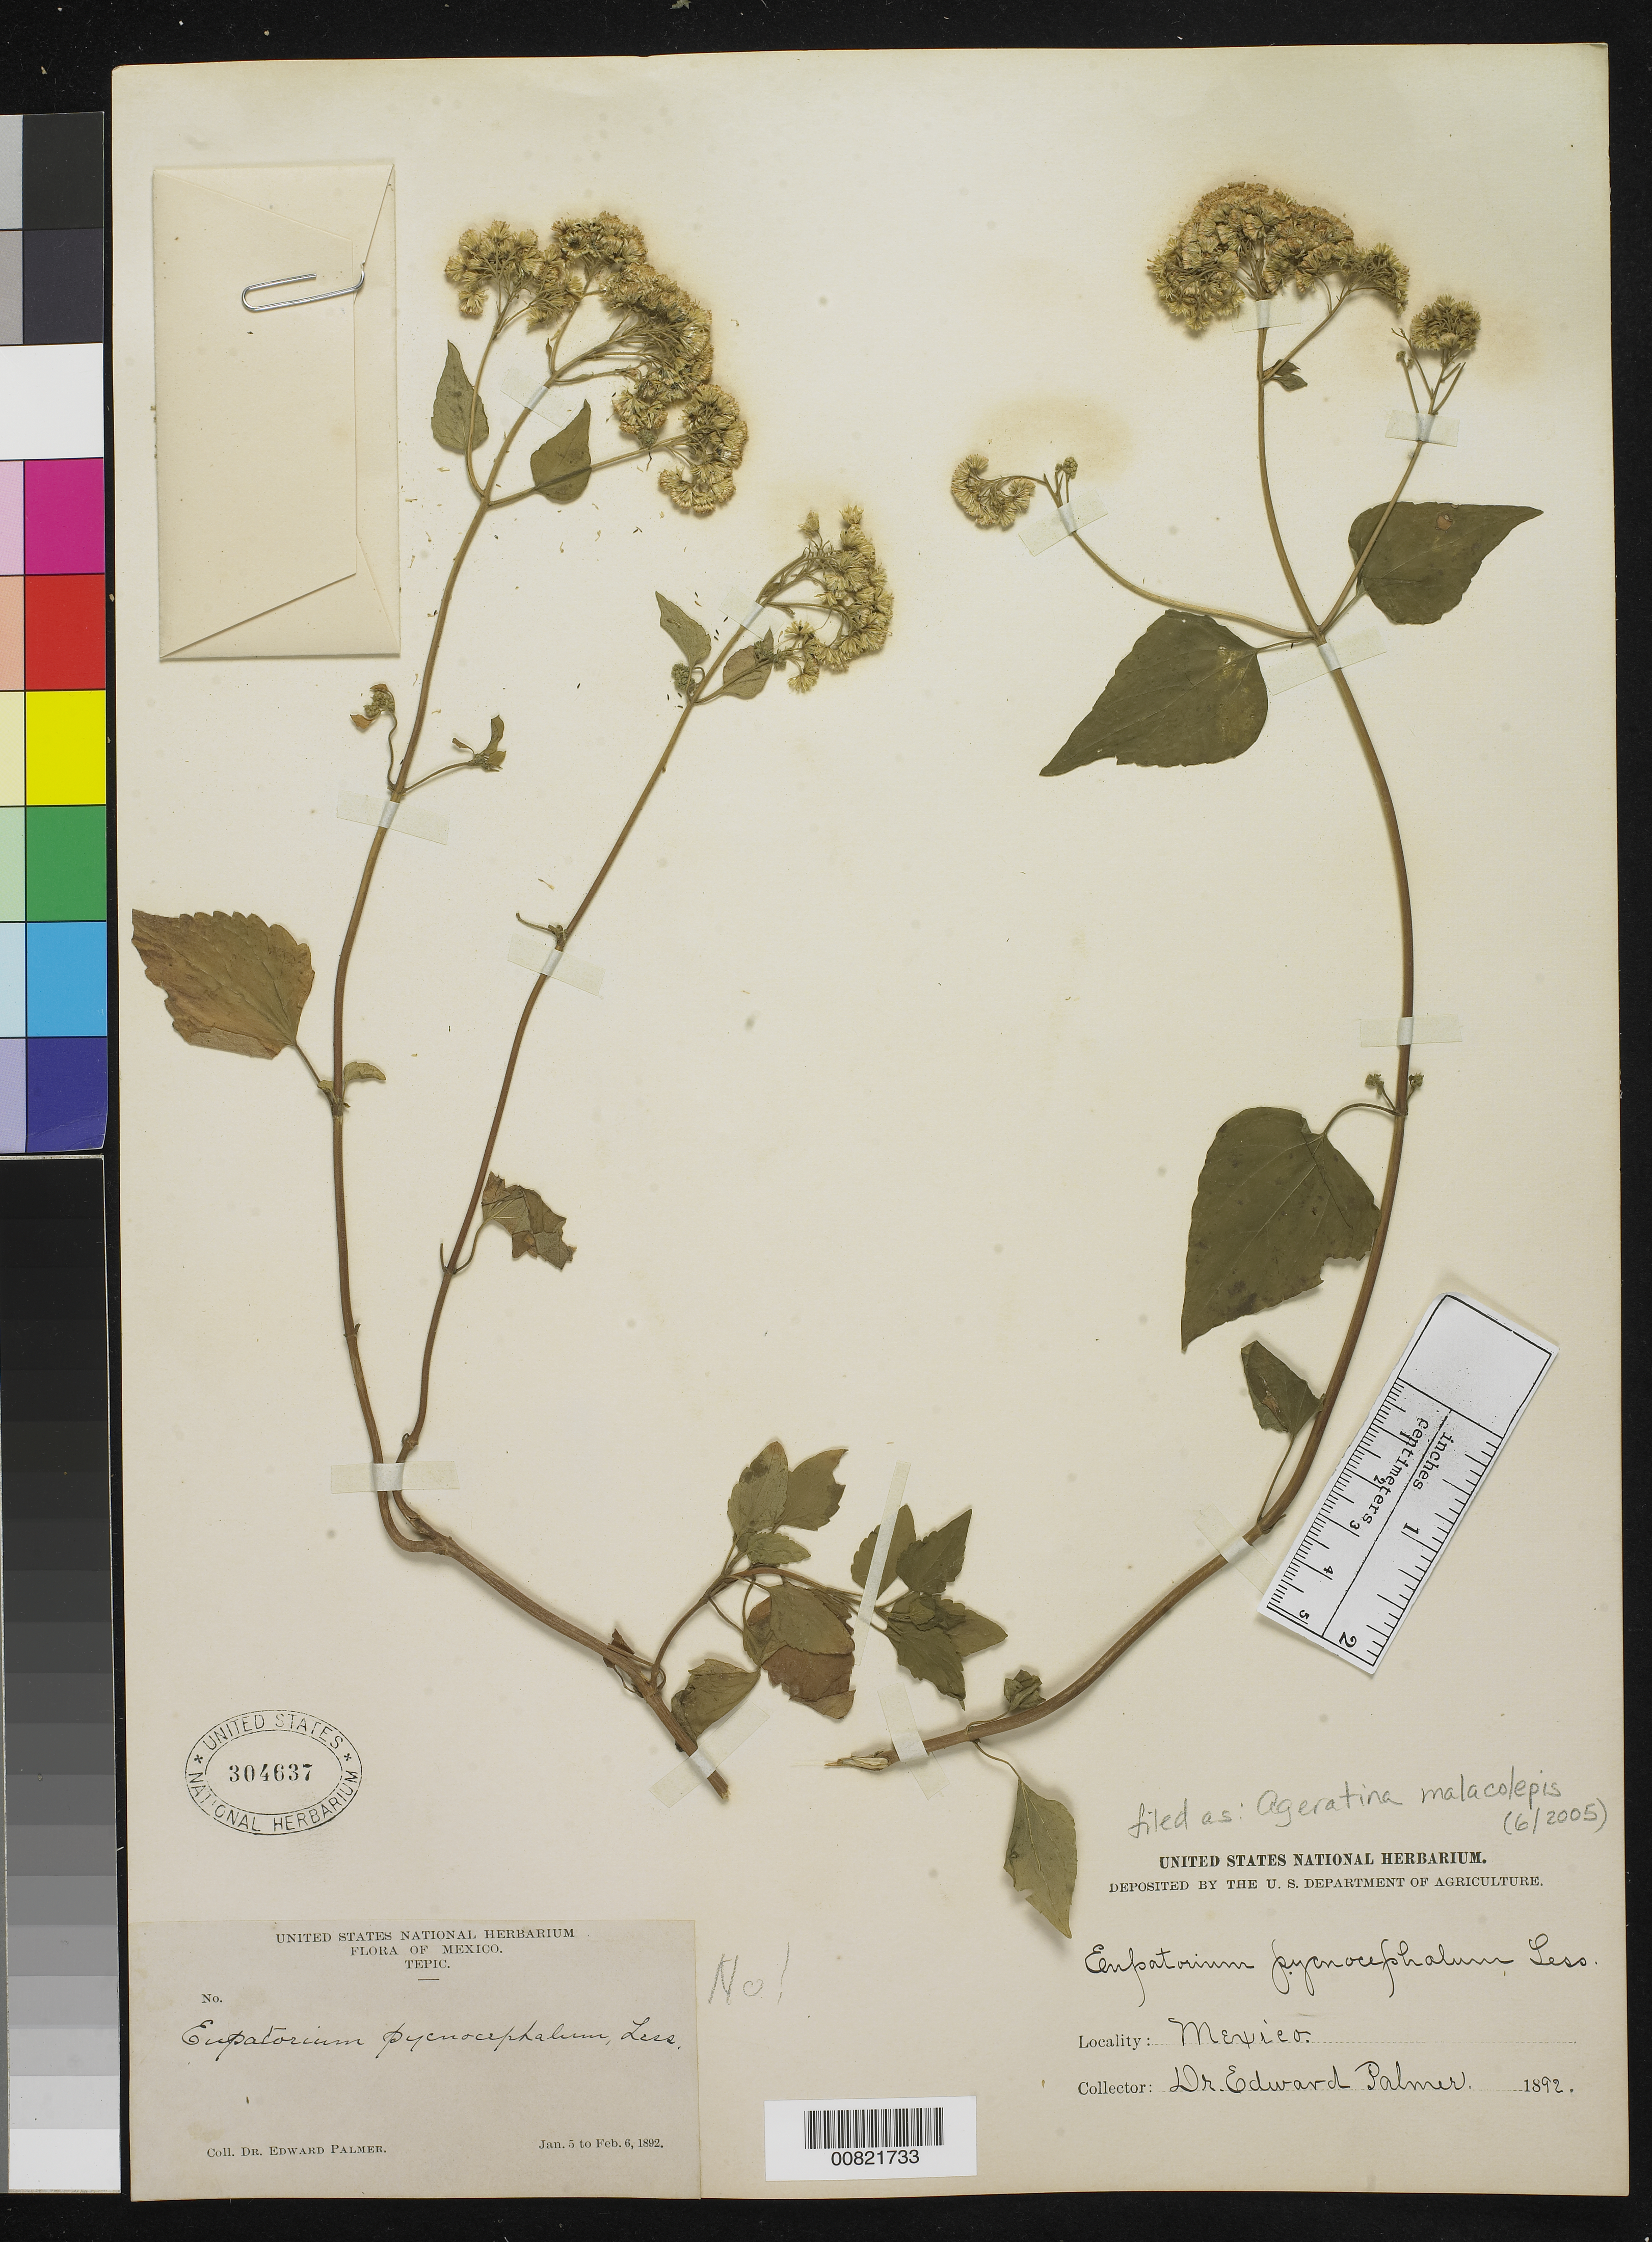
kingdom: Plantae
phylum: Tracheophyta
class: Magnoliopsida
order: Asterales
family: Asteraceae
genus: Ageratina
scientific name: Ageratina malacolepis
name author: (B.L. Rob.) R.M. King & H. Rob.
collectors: E. Palmer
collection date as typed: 05 Jan 1892 to 06 Feb 1892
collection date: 1892-01-05/1892-02-06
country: Mexico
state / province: Nayarit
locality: Tepic, Nayarit.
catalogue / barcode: US 304637